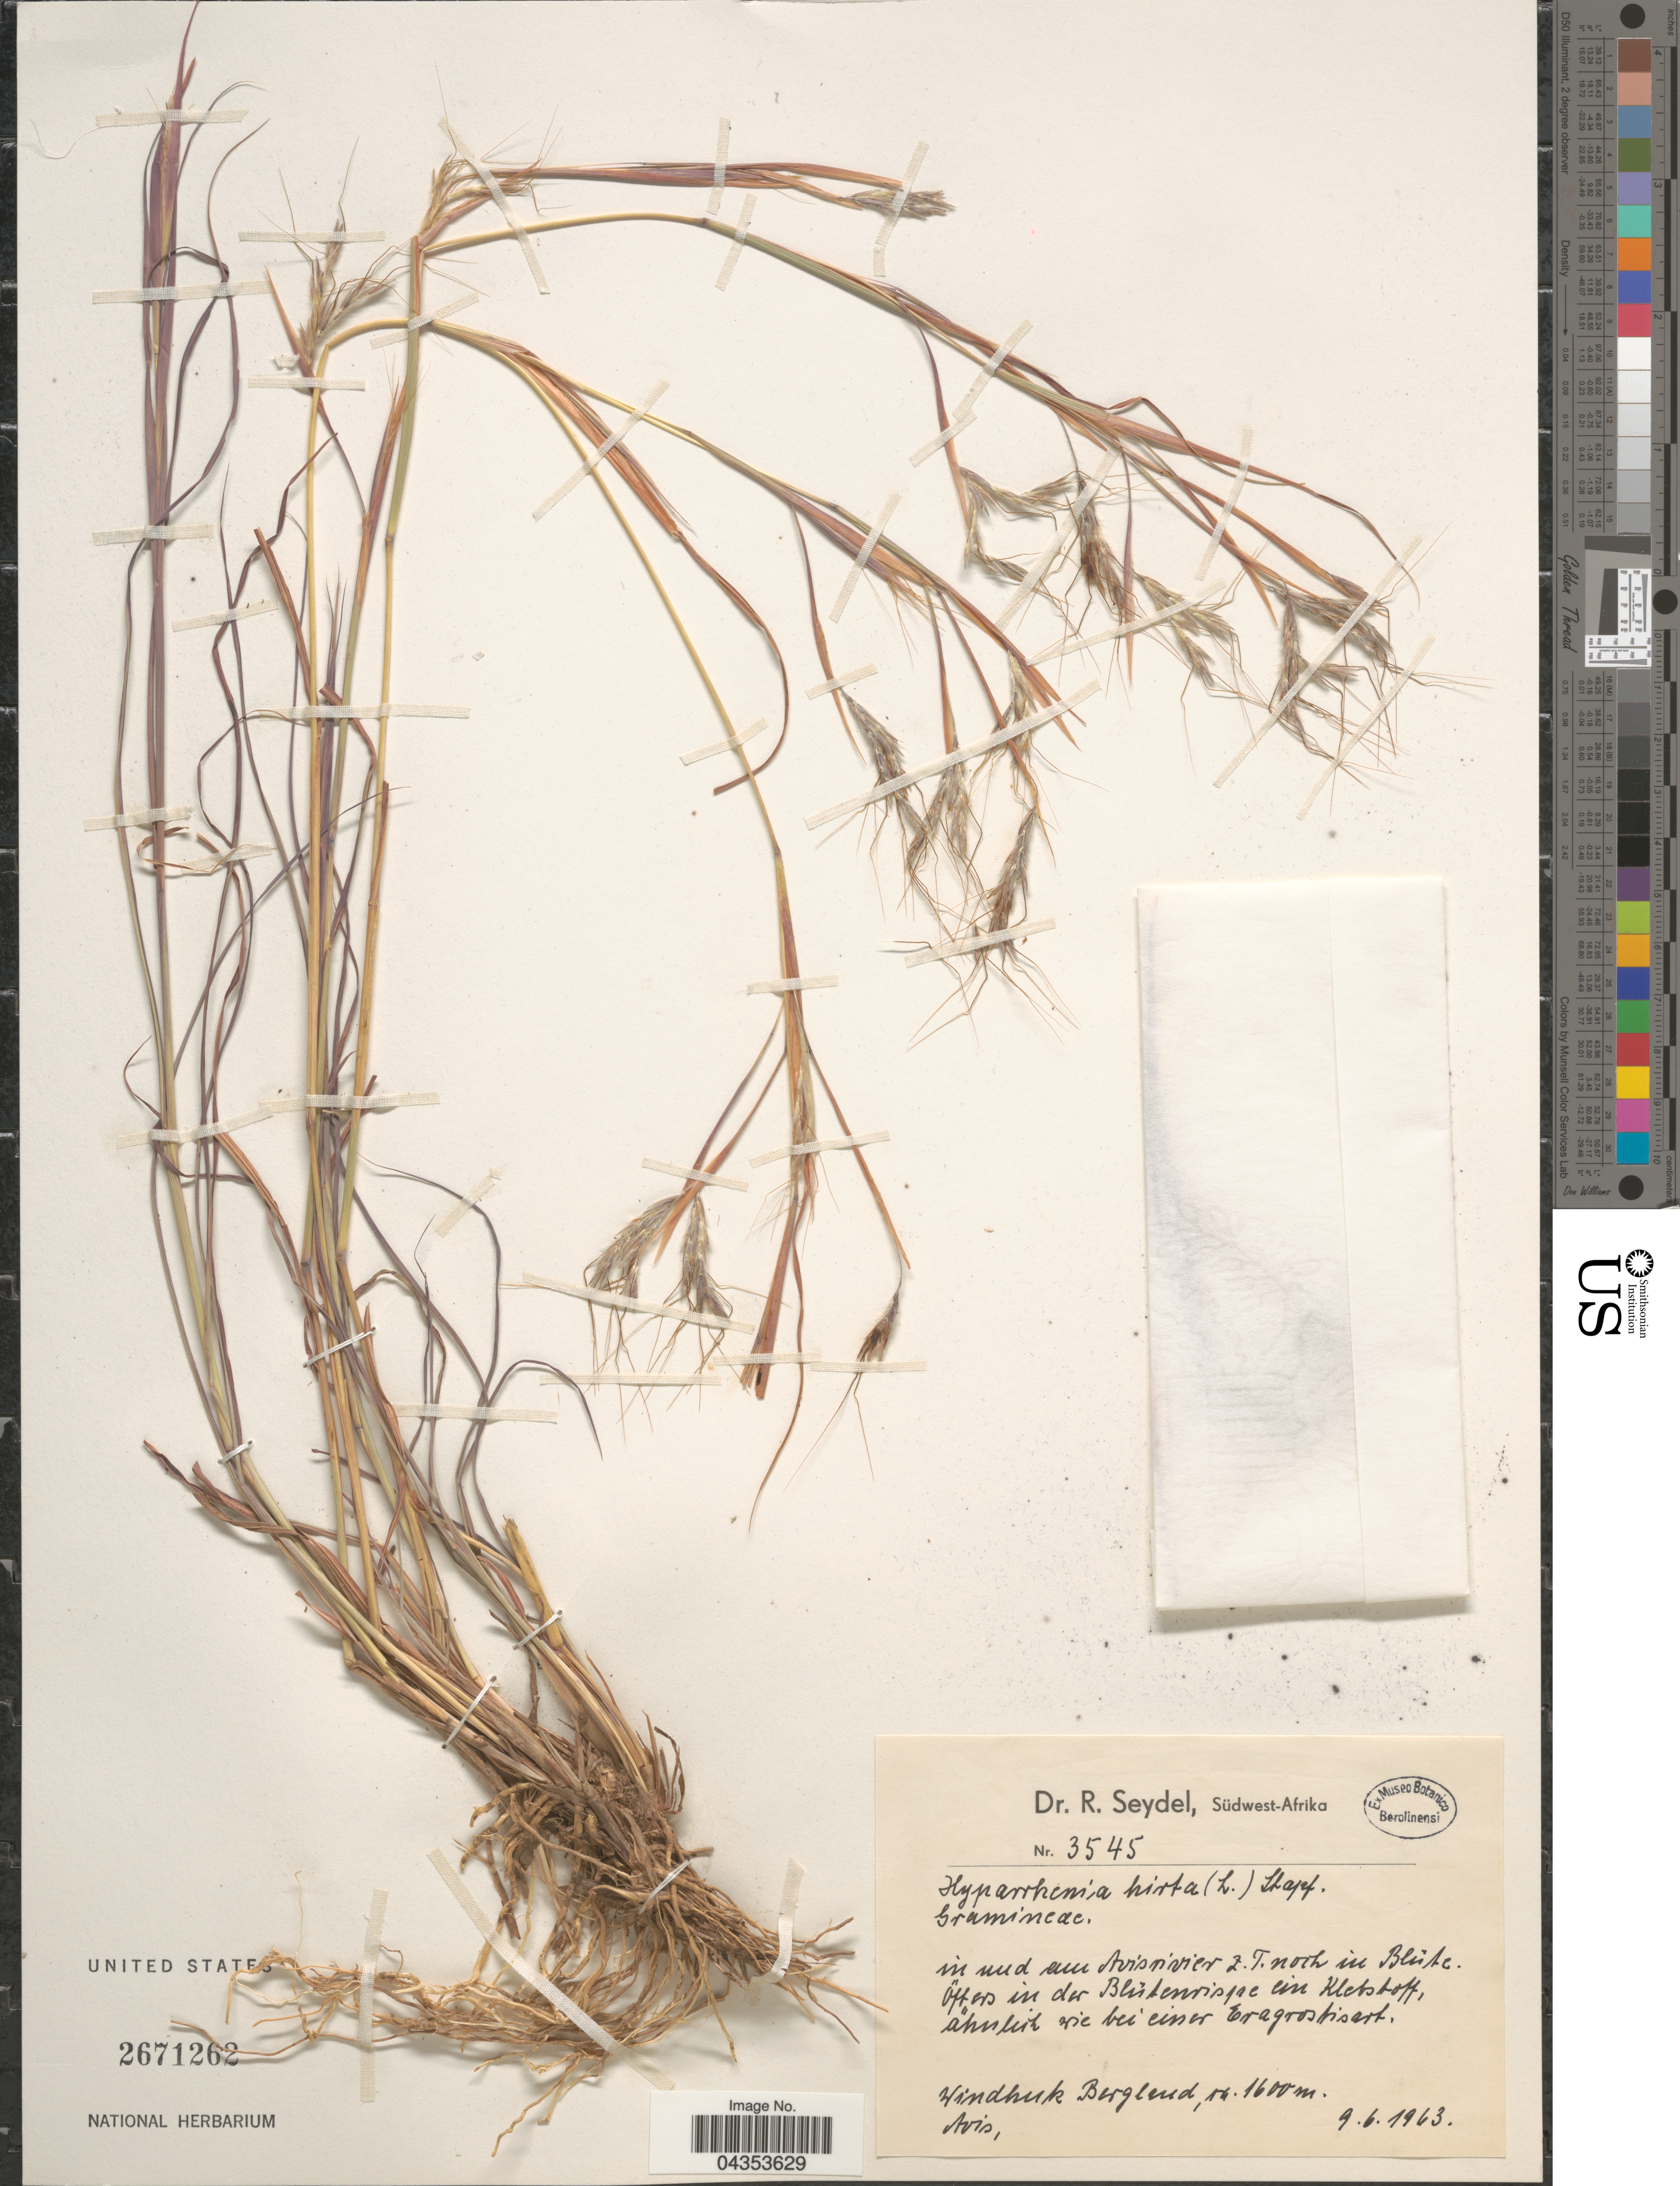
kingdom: Plantae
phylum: Tracheophyta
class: Liliopsida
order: Poales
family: Poaceae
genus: Hyparrhenia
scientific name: Hyparrhenia hirta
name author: (L.) Stapf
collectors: R. Seydel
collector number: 3545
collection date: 1963-06-09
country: Namibia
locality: Südwest-Afrika. Windhuk Bergland, Avis.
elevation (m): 1600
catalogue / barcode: US 2671262